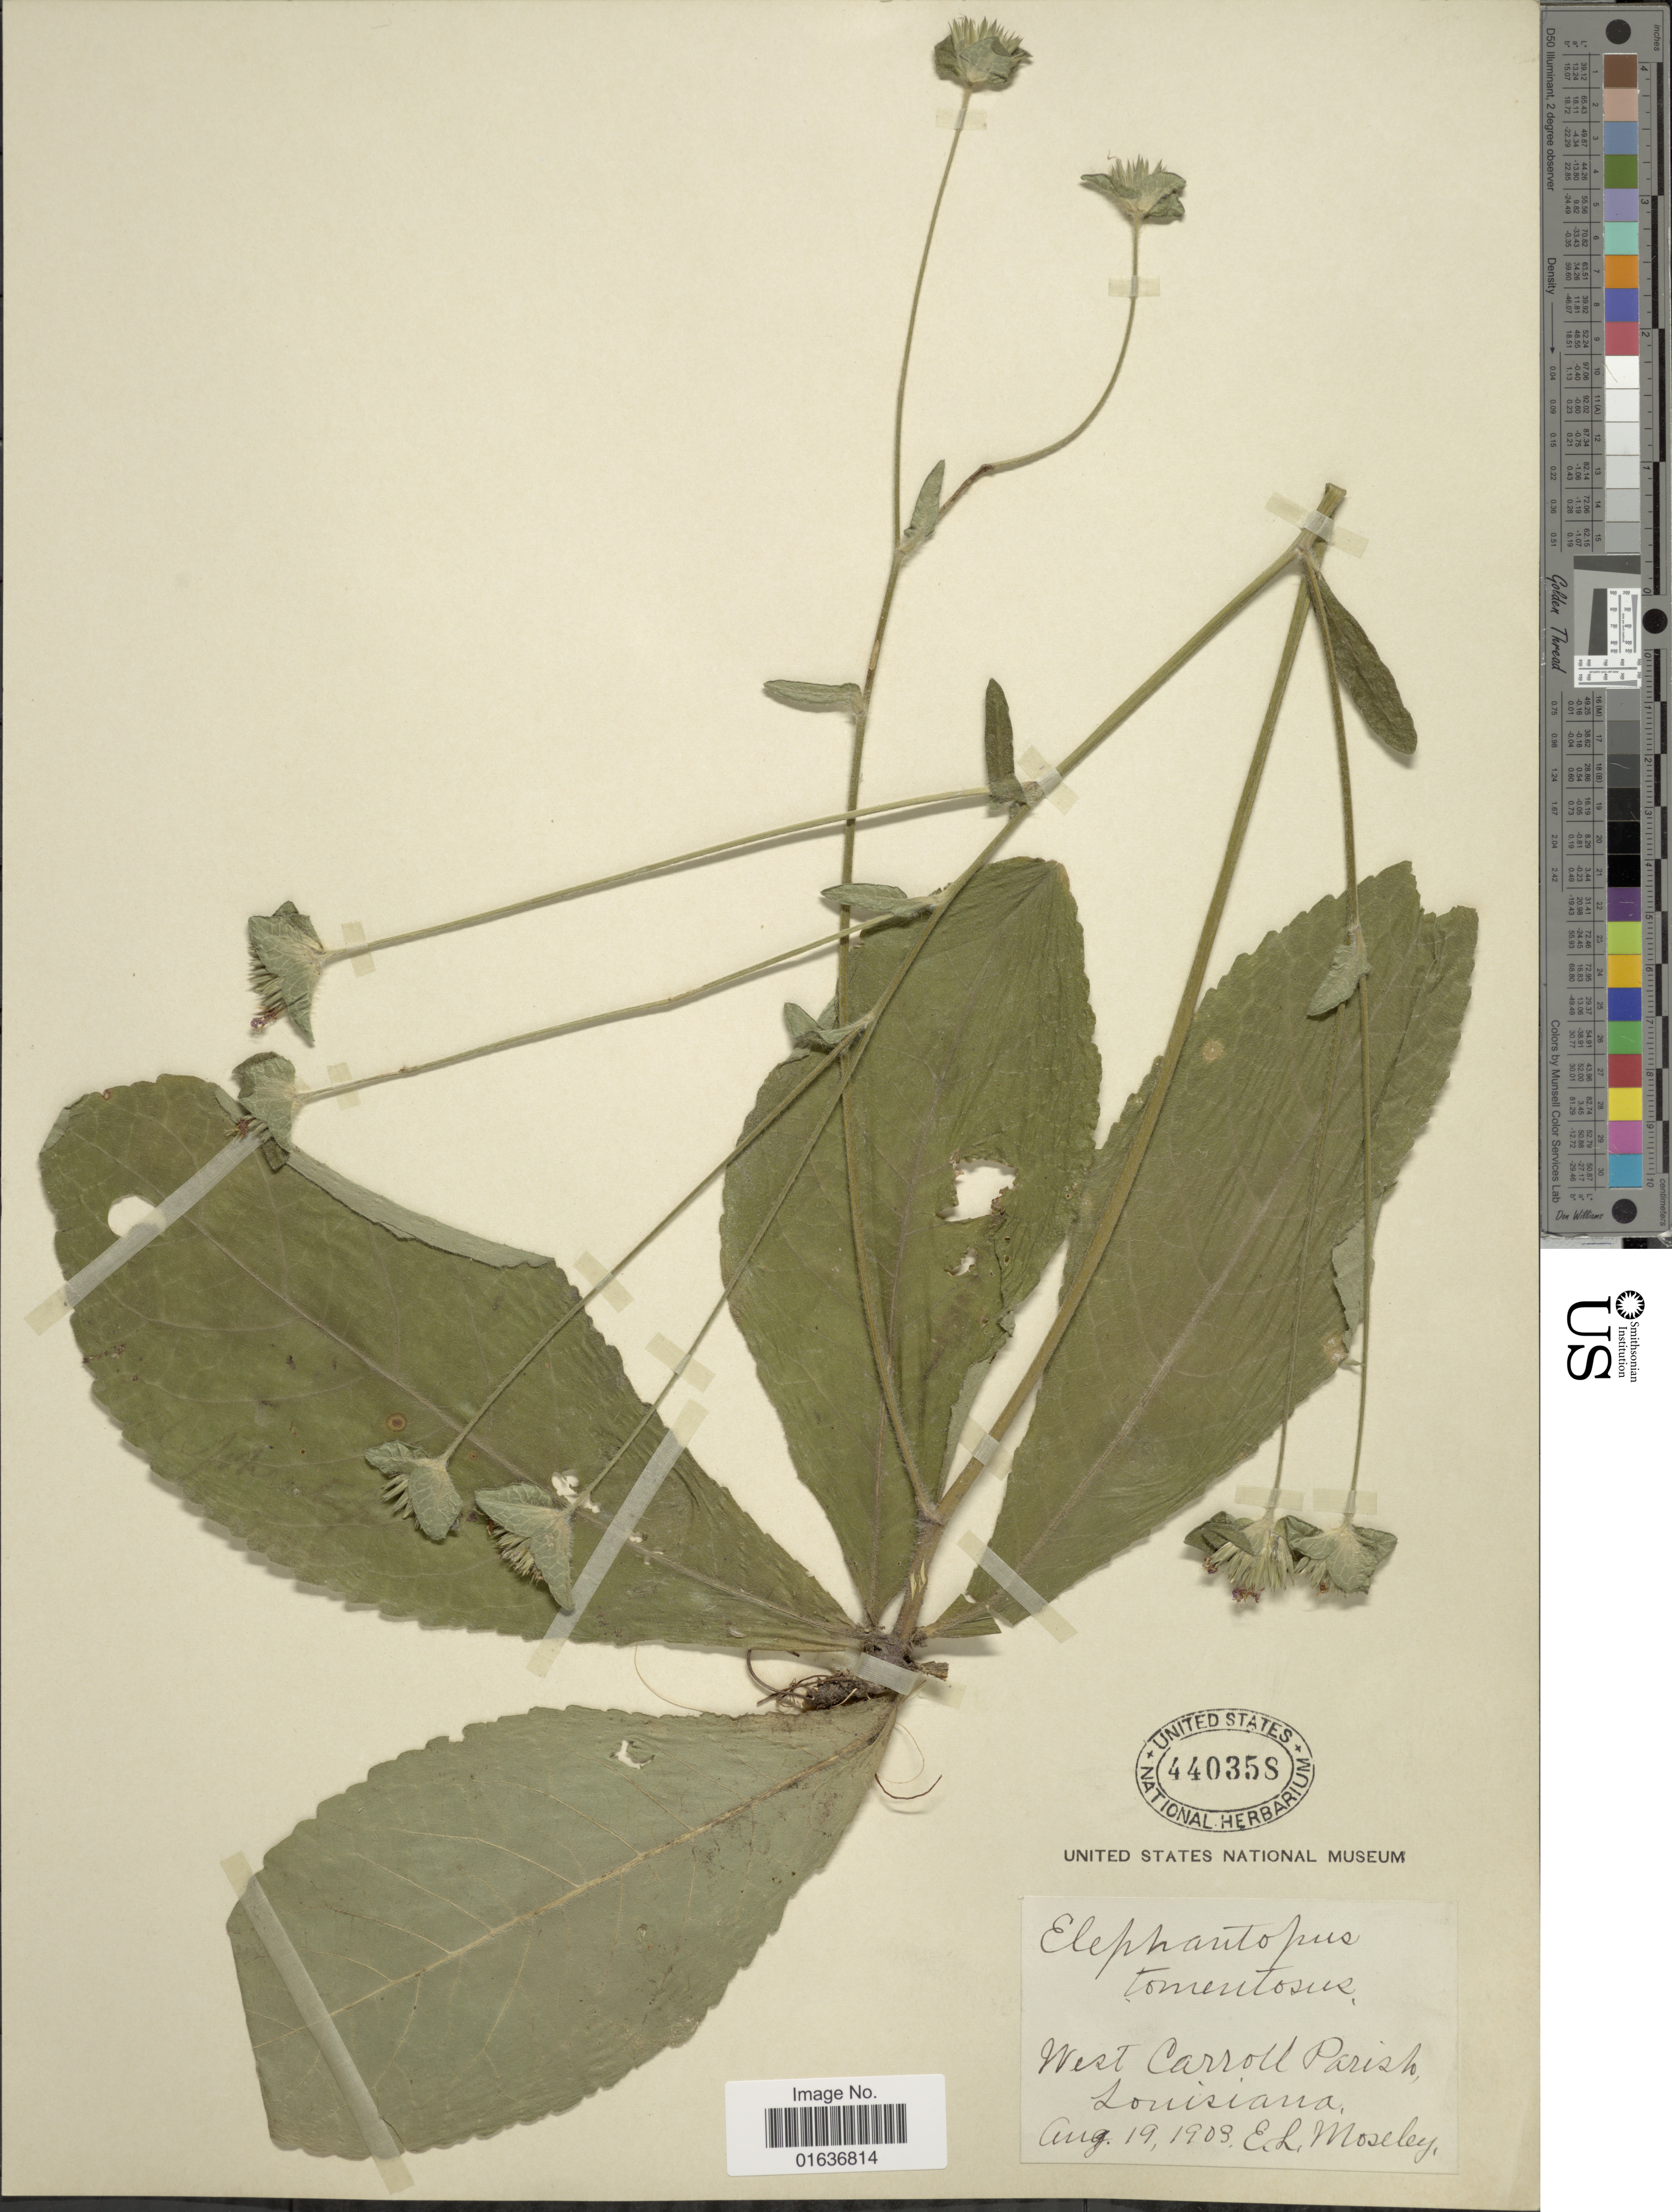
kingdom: Plantae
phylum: Tracheophyta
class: Magnoliopsida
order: Asterales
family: Asteraceae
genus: Elephantopus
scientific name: Elephantopus tomentosus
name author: L.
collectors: E. Moseley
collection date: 1903-08-19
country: United States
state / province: Louisiana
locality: West Caroll Parish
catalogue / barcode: US 440358